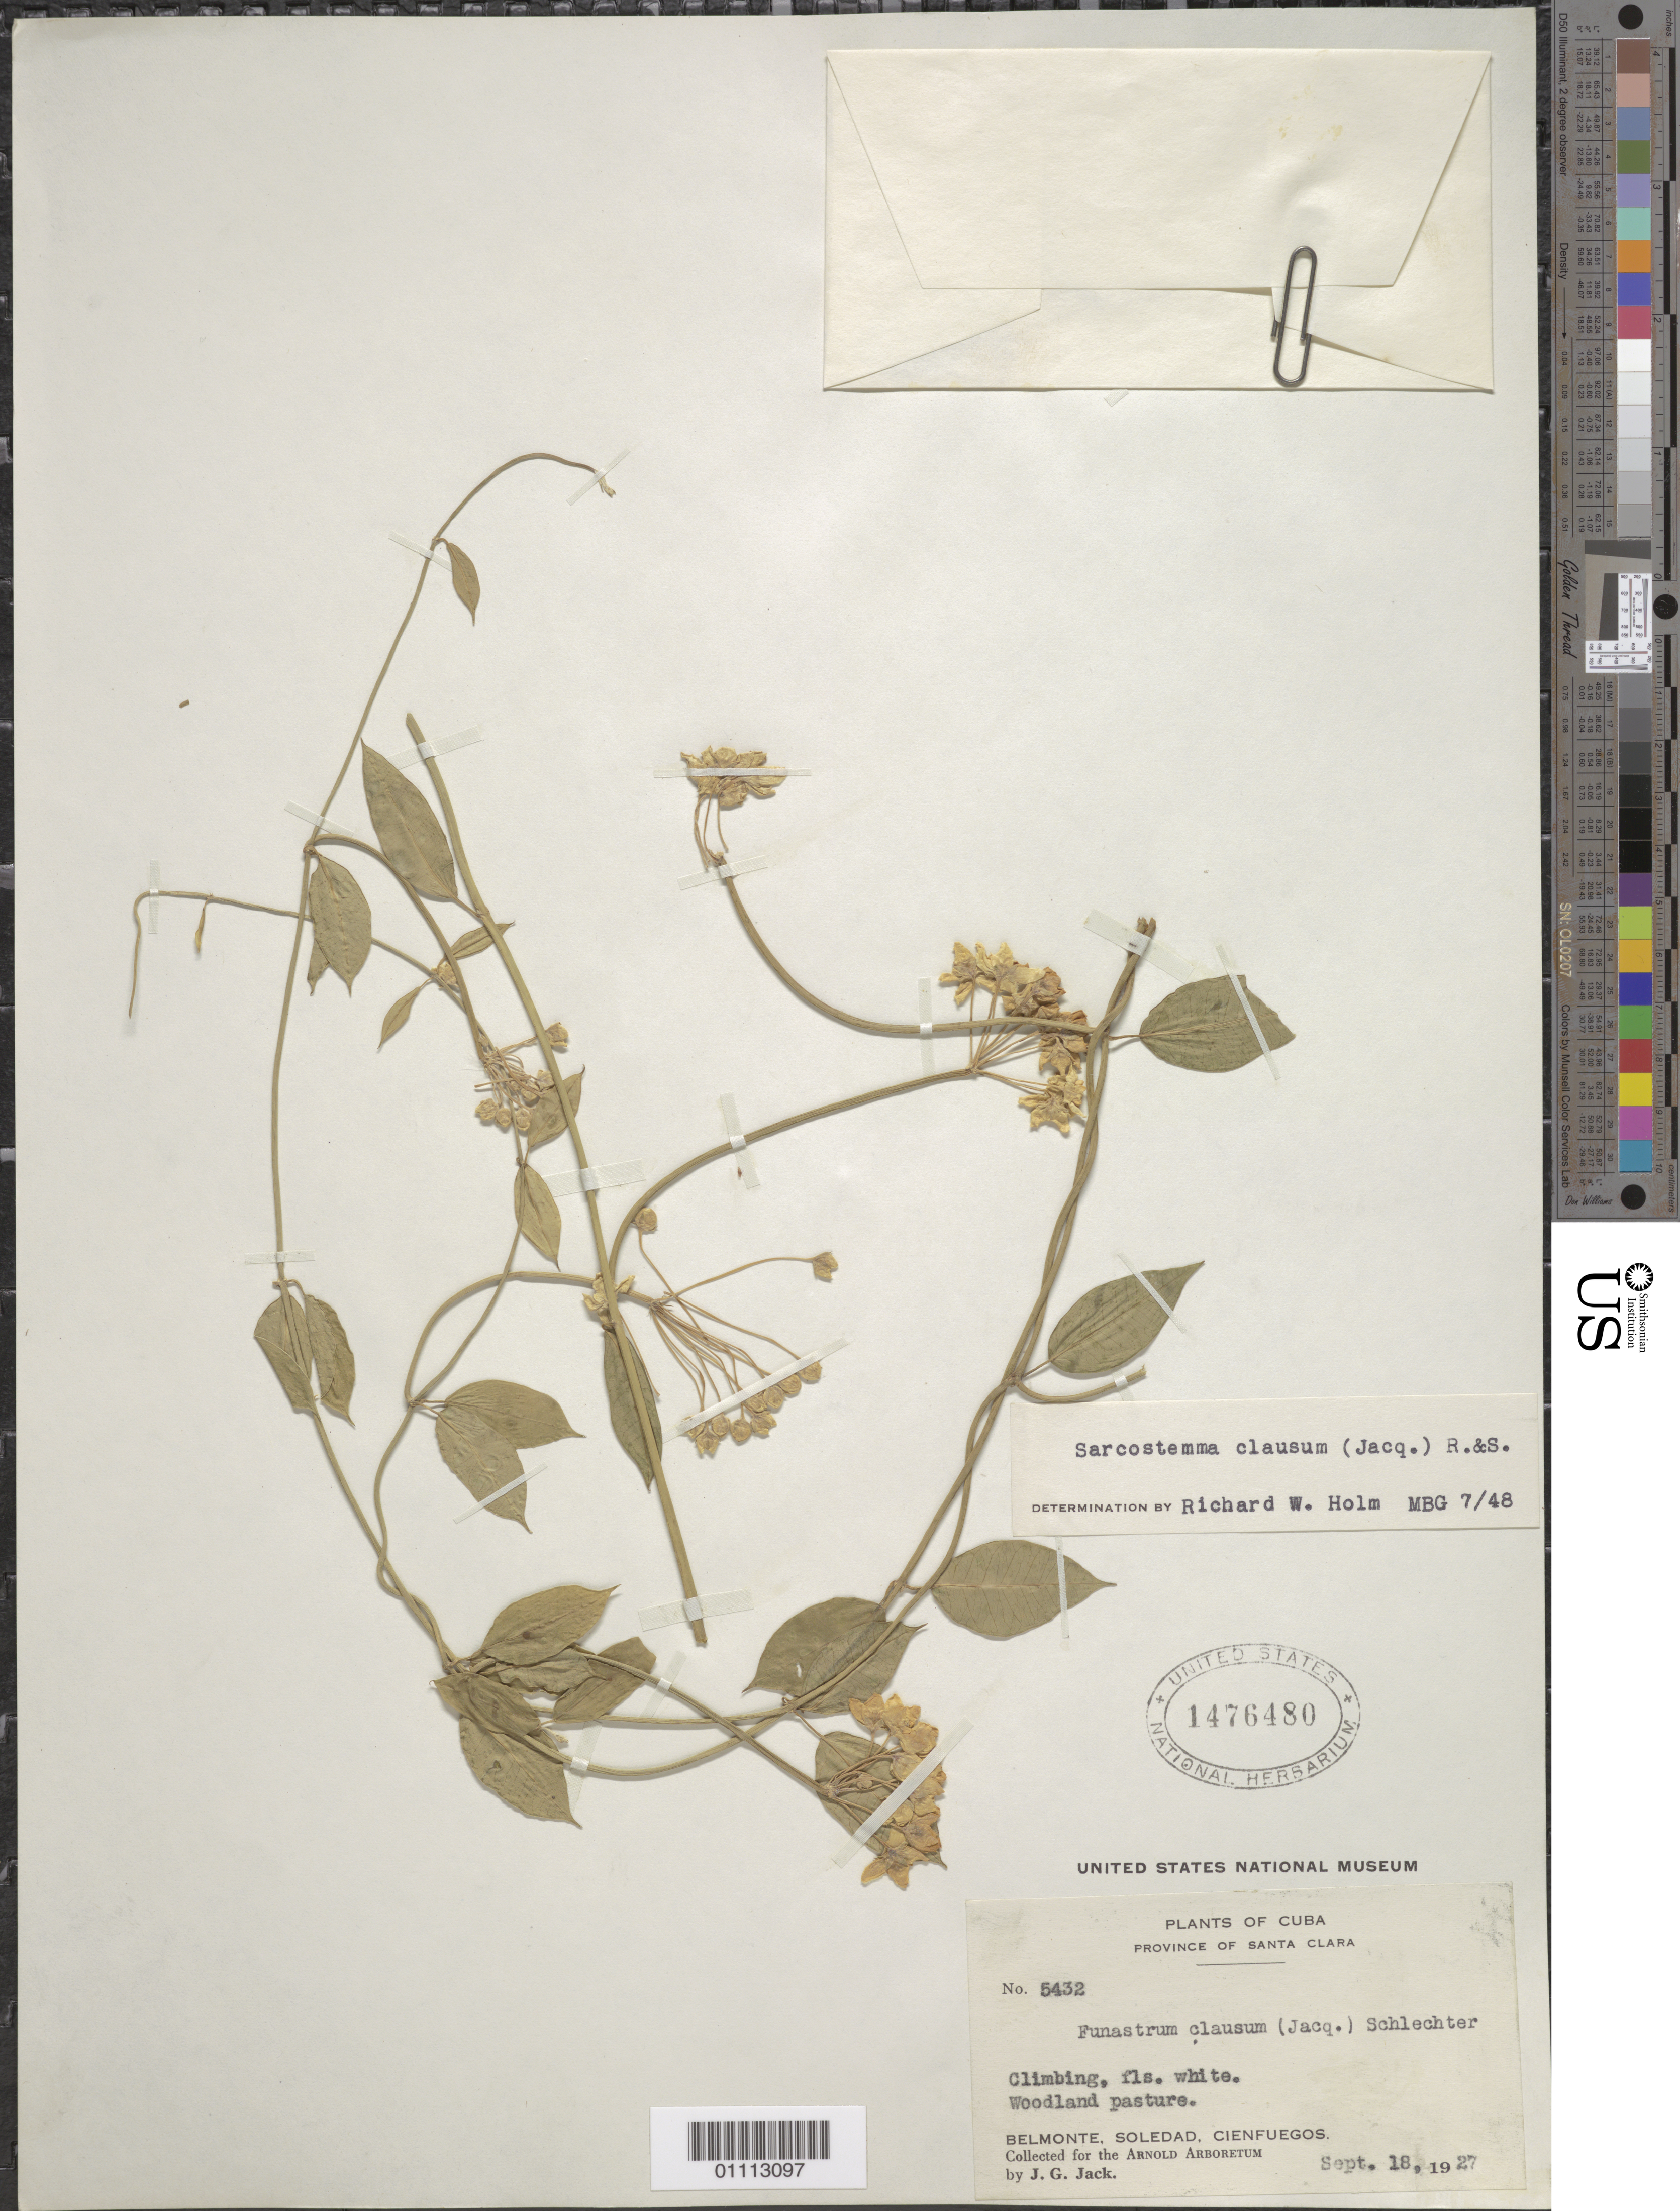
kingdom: Plantae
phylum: Tracheophyta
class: Magnoliopsida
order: Gentianales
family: Apocynaceae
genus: Sarcostemma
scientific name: Sarcostemma clausum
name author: (Jacq.) Schult.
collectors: J. G. Jack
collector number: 5432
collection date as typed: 18 Sep 1927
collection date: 1927-09-18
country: Cuba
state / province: Cienfuegos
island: Cuba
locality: Belmonte, Soledad Woodland pasture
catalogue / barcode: US 1476480